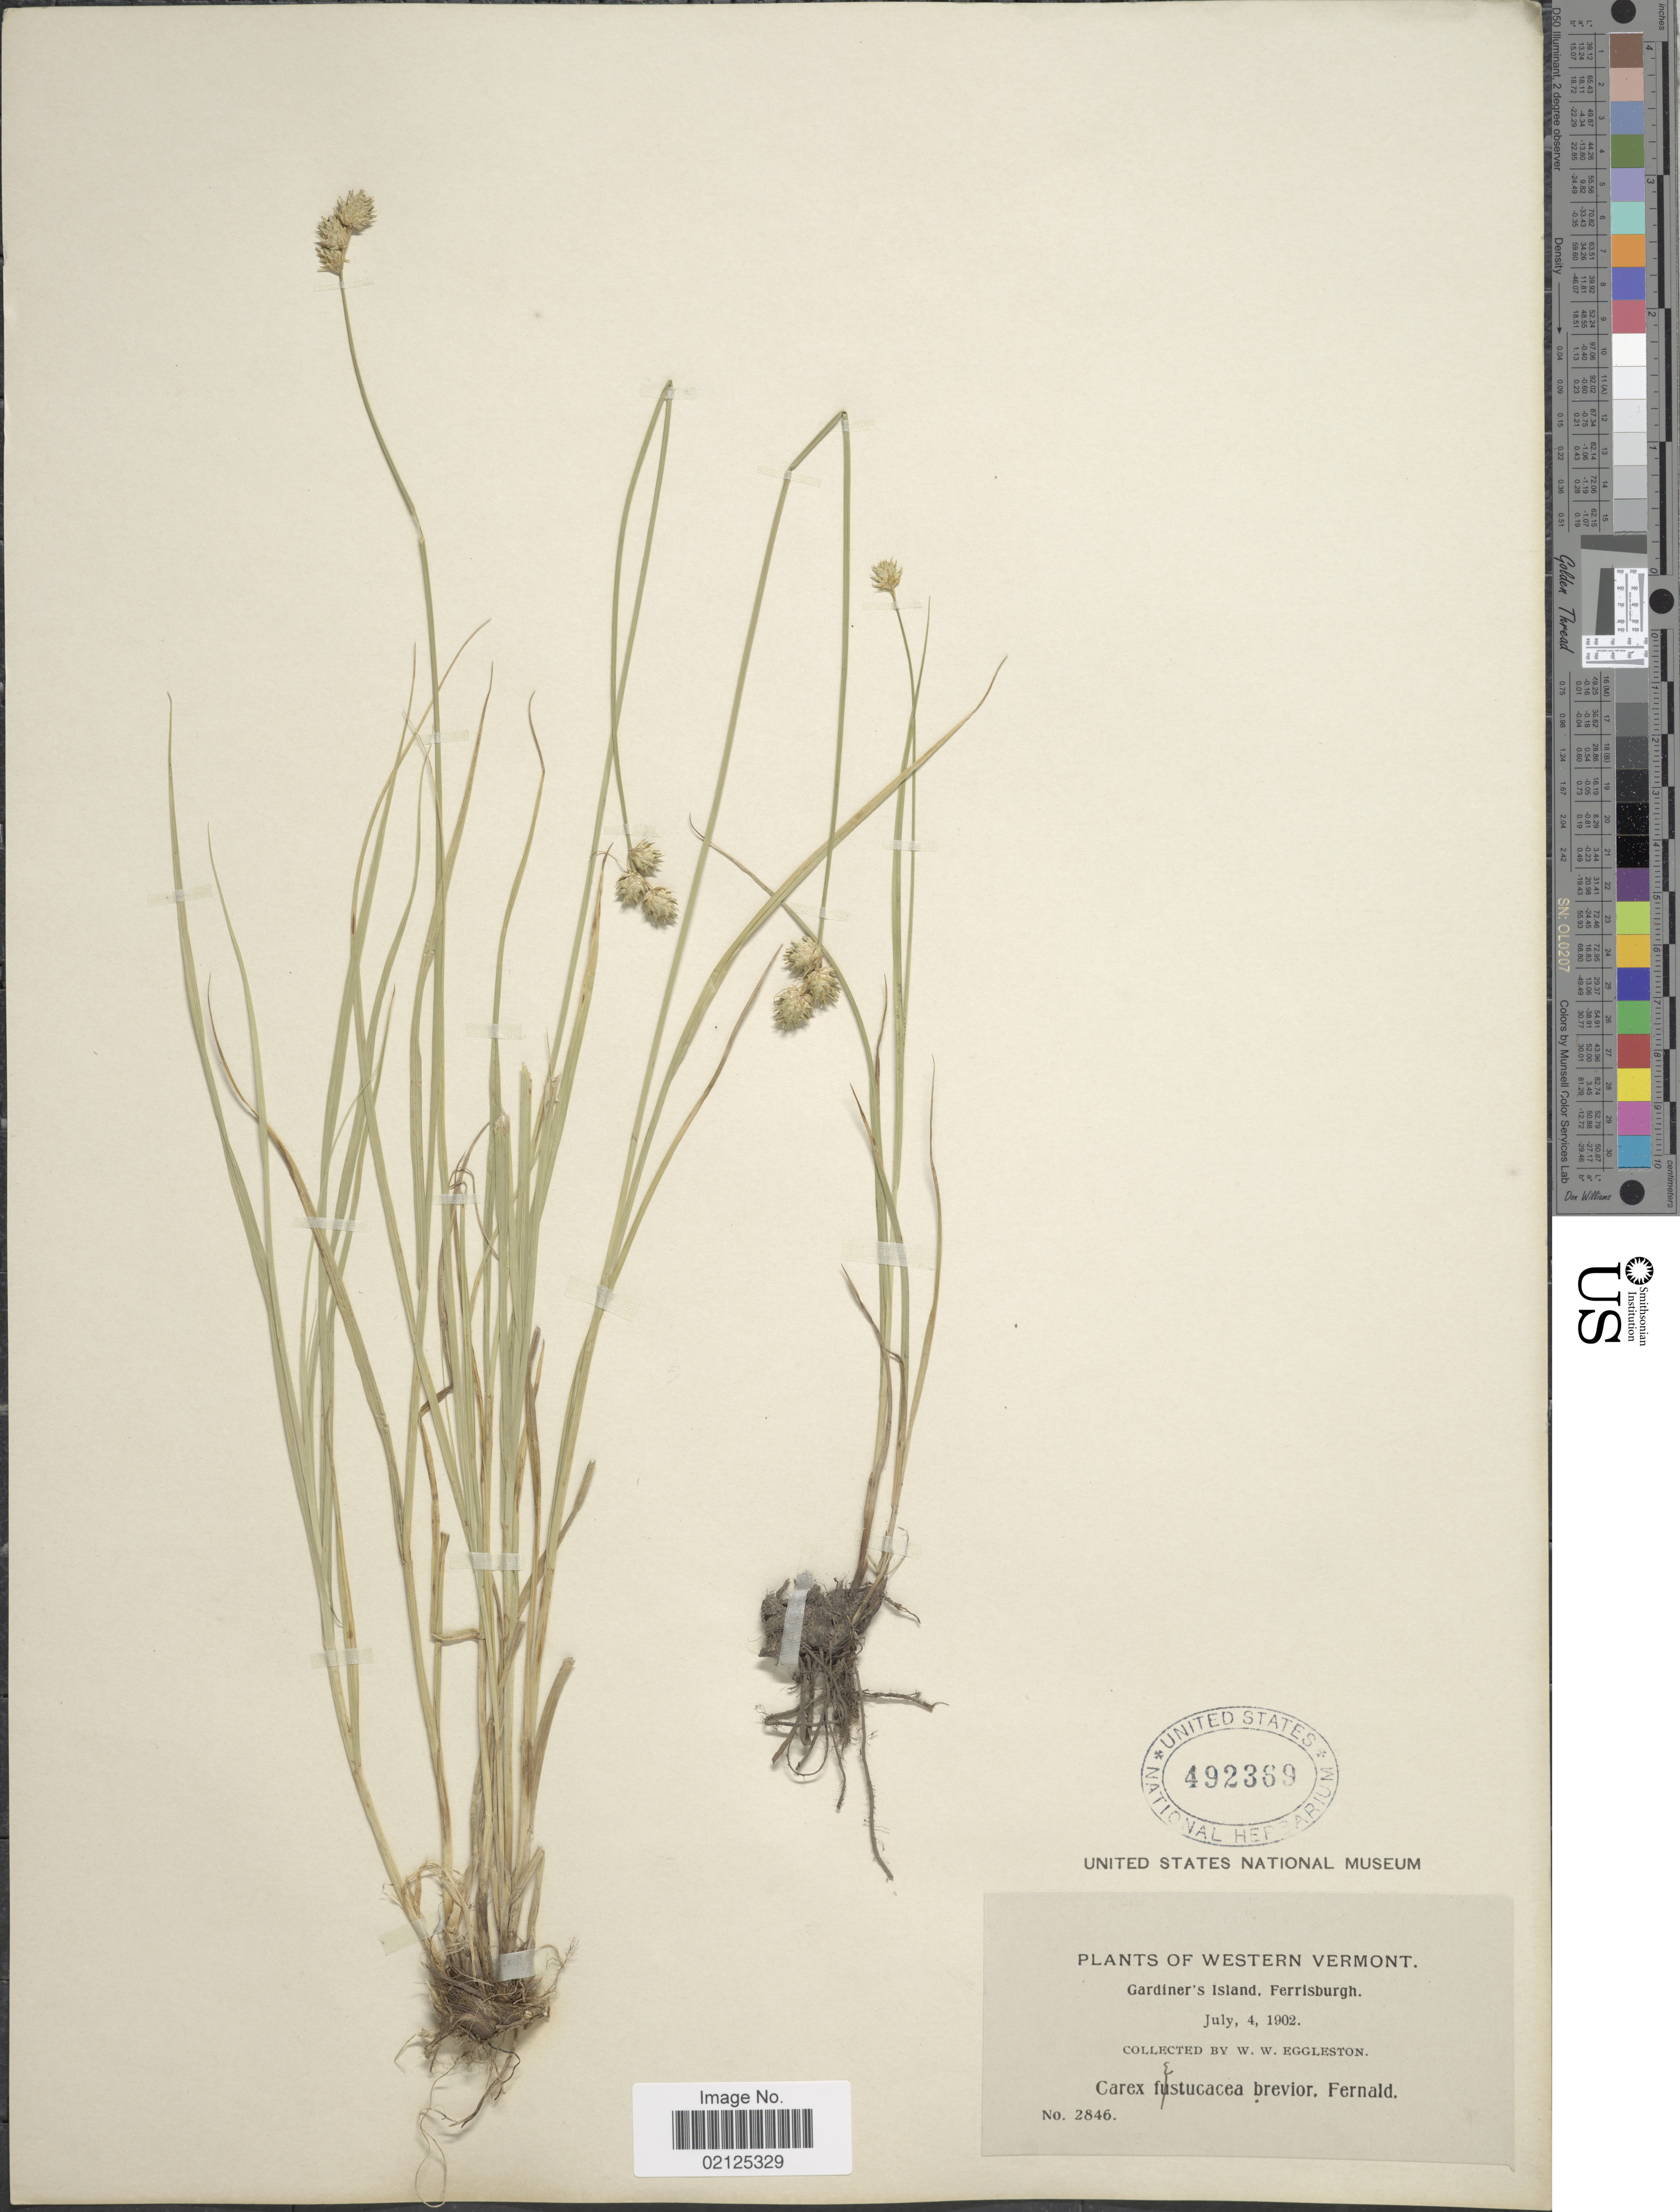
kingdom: Plantae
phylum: Tracheophyta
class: Liliopsida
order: Poales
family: Cyperaceae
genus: Carex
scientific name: Carex molesta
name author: Mack.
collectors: W. W. Eggleston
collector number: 2846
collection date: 1902-07-04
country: United States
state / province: Vermont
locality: Western Vermont, Gardiner's , Ferrisburg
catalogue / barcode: US 492369